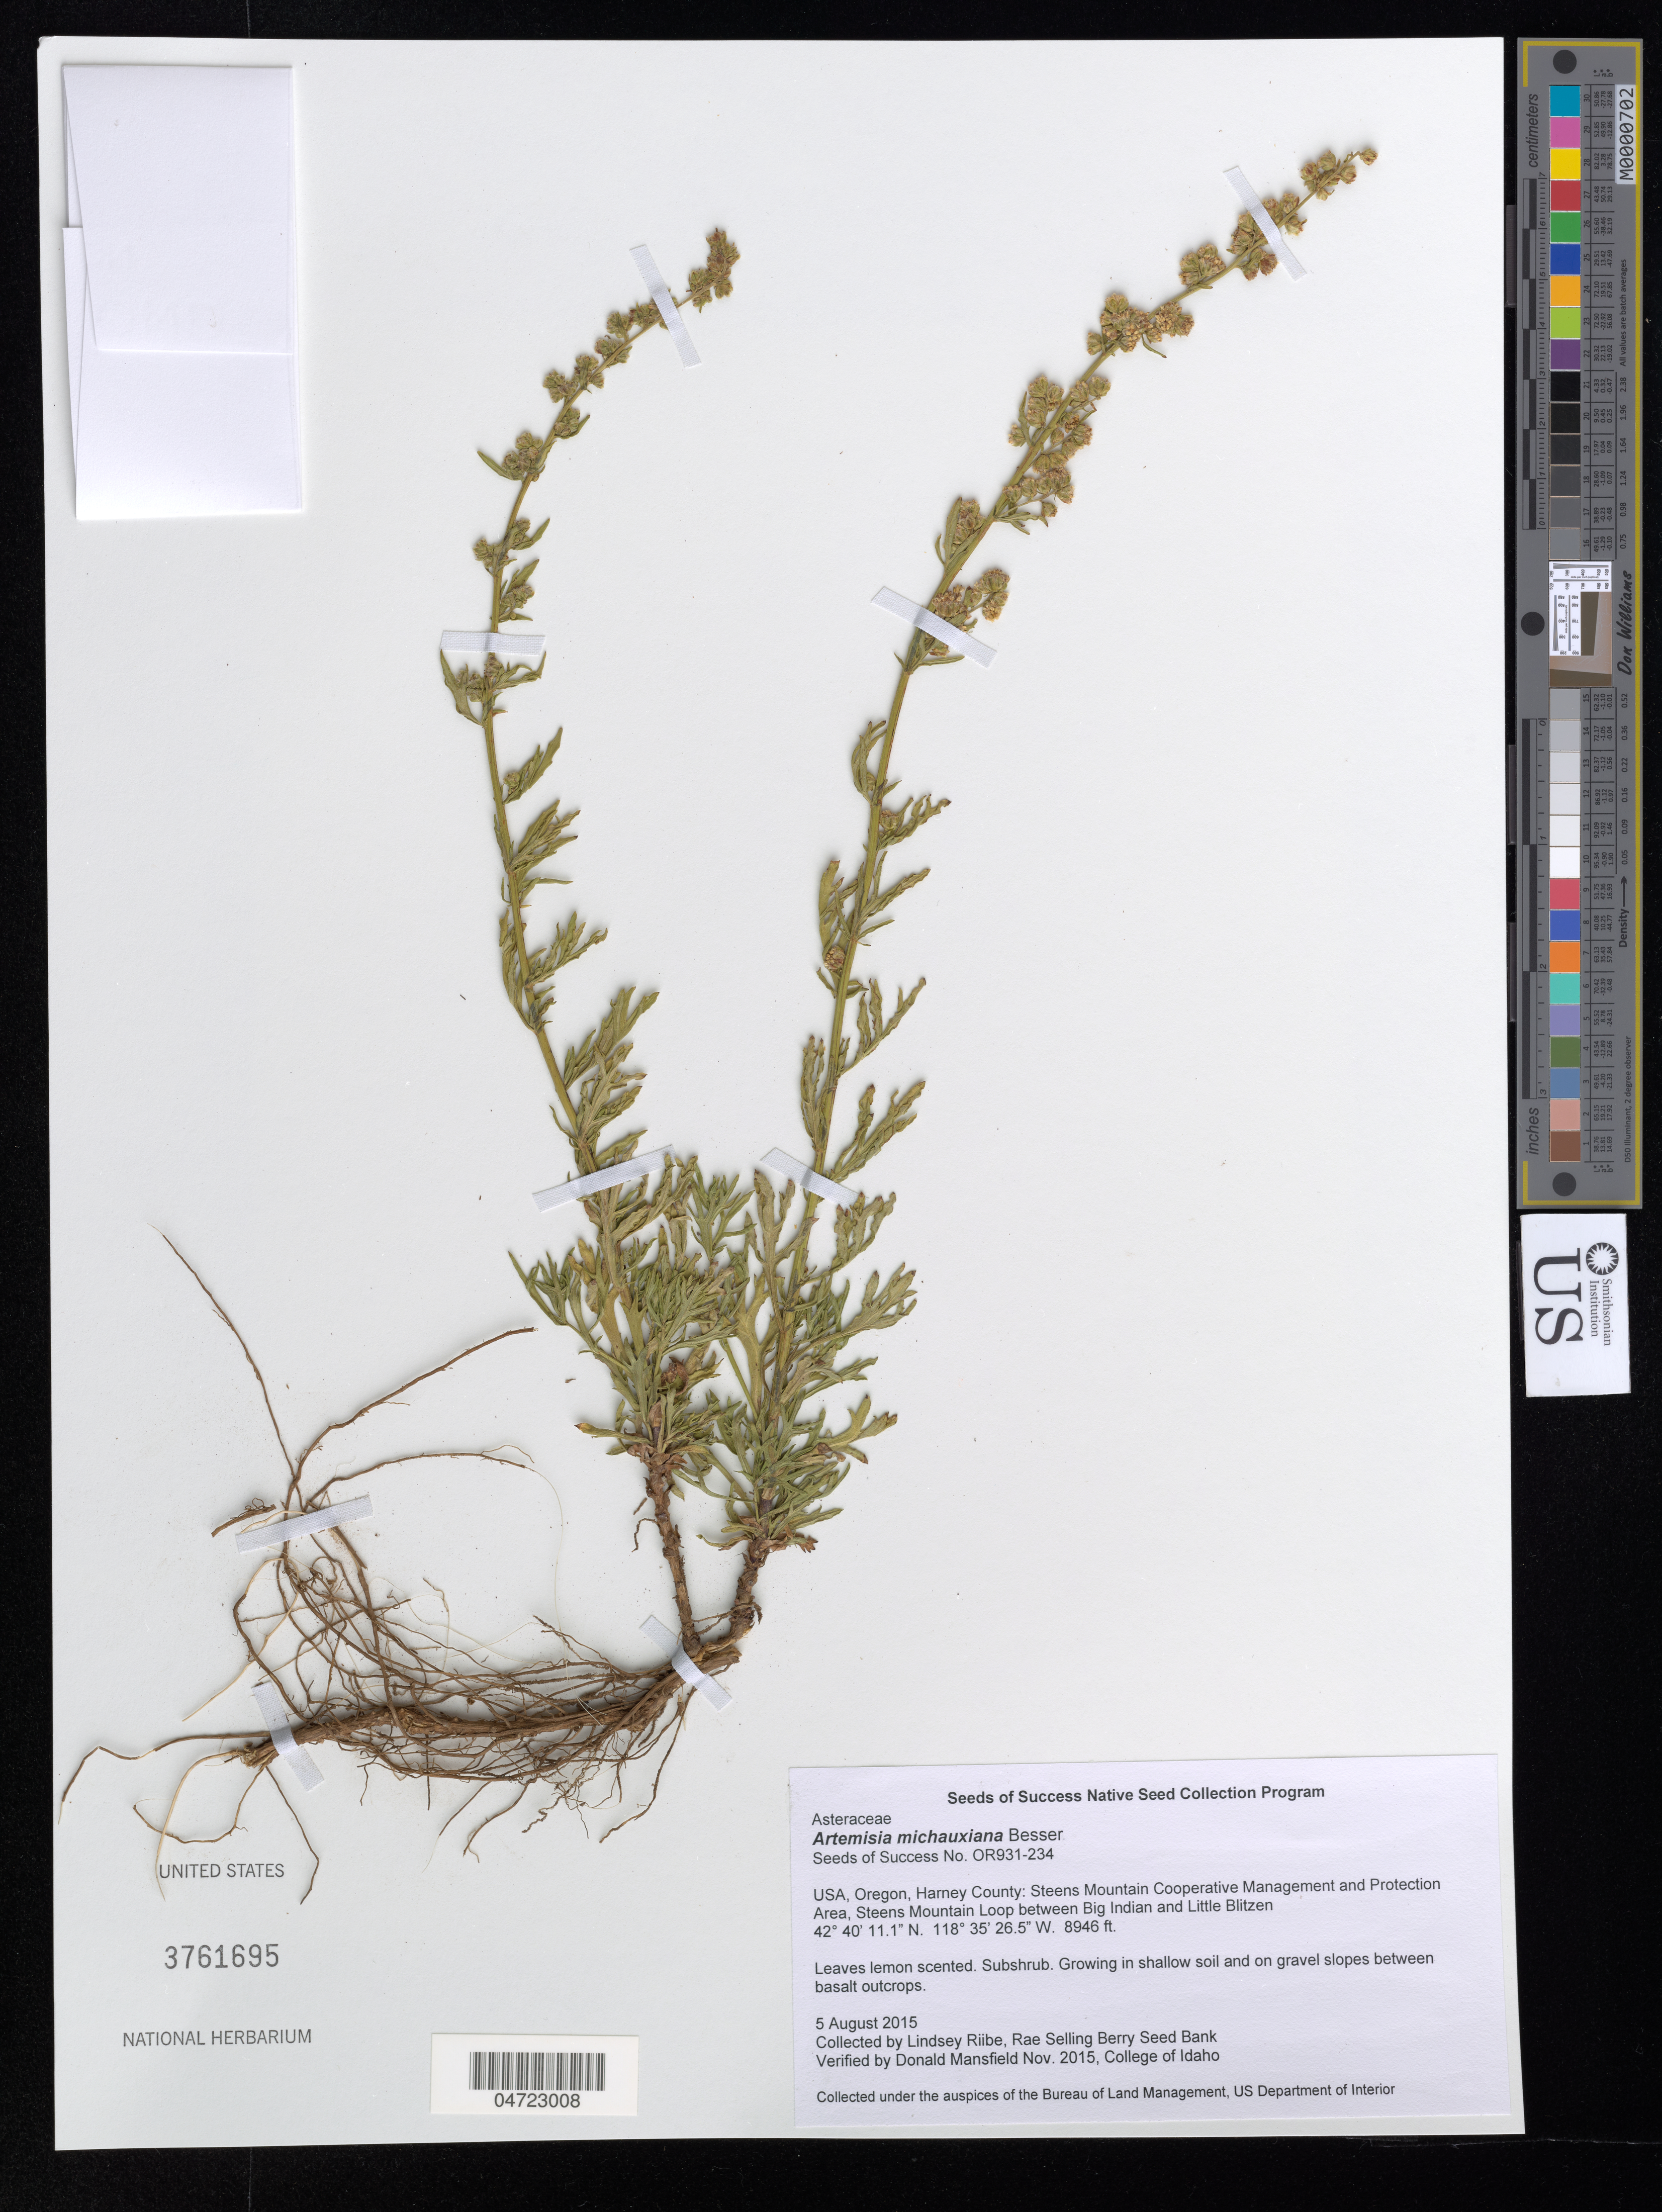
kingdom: Plantae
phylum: Tracheophyta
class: Magnoliopsida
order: Asterales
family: Asteraceae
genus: Artemisia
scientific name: Artemisia michauxiana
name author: Besser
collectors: L. Riibe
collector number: OR931-234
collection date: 2015-08-05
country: United States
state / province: Oregon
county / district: Harney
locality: Harney County: Steens Mountain Cooperative Management and Protection Area, Steens Mountain Loop between Big Indian and Little Blitzen.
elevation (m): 2727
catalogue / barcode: US 3761695